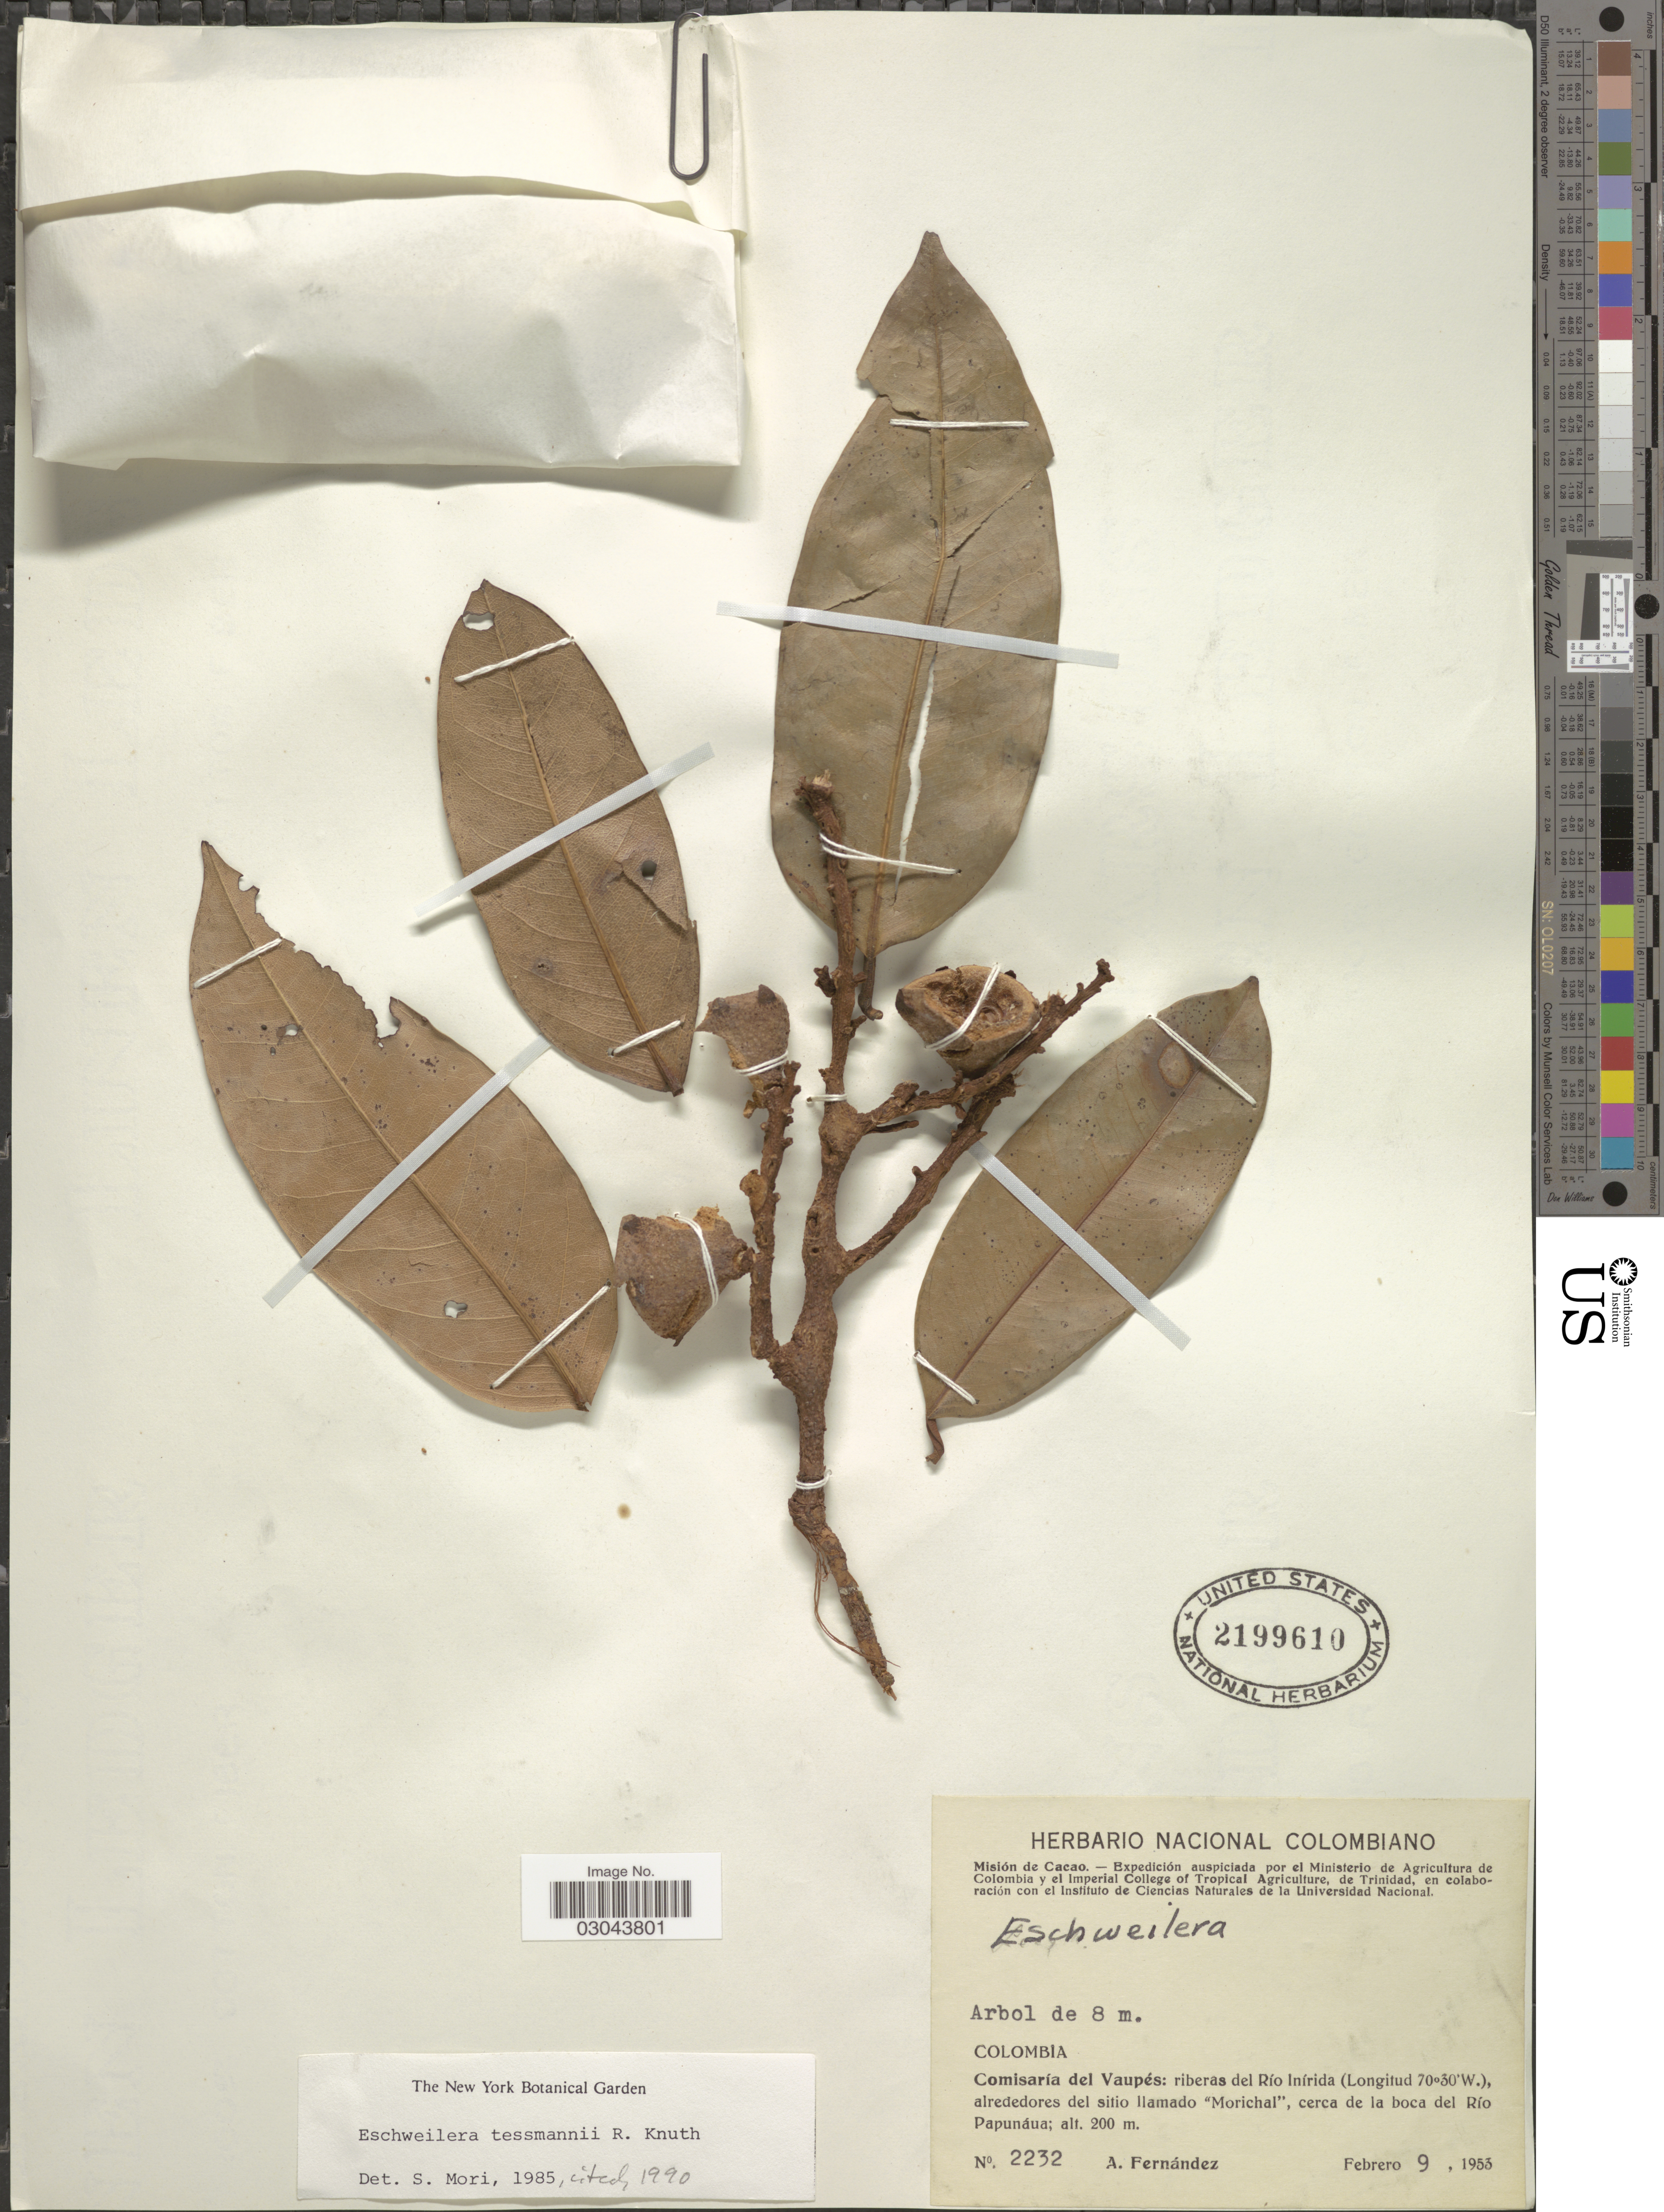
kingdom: Plantae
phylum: Tracheophyta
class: Magnoliopsida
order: Ericales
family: Lecythidaceae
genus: Eschweilera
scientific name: Eschweilera tessmannii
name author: R. Knuth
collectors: A. Fernández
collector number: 2232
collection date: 1953-02-09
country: Colombia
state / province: Vaupés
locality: Comisaría del Vaupés: riberas del Río Inírida, alrededores del sitio llamado "Morichal", cerca de la boca del Río Papunáua.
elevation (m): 200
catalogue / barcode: US 2199610